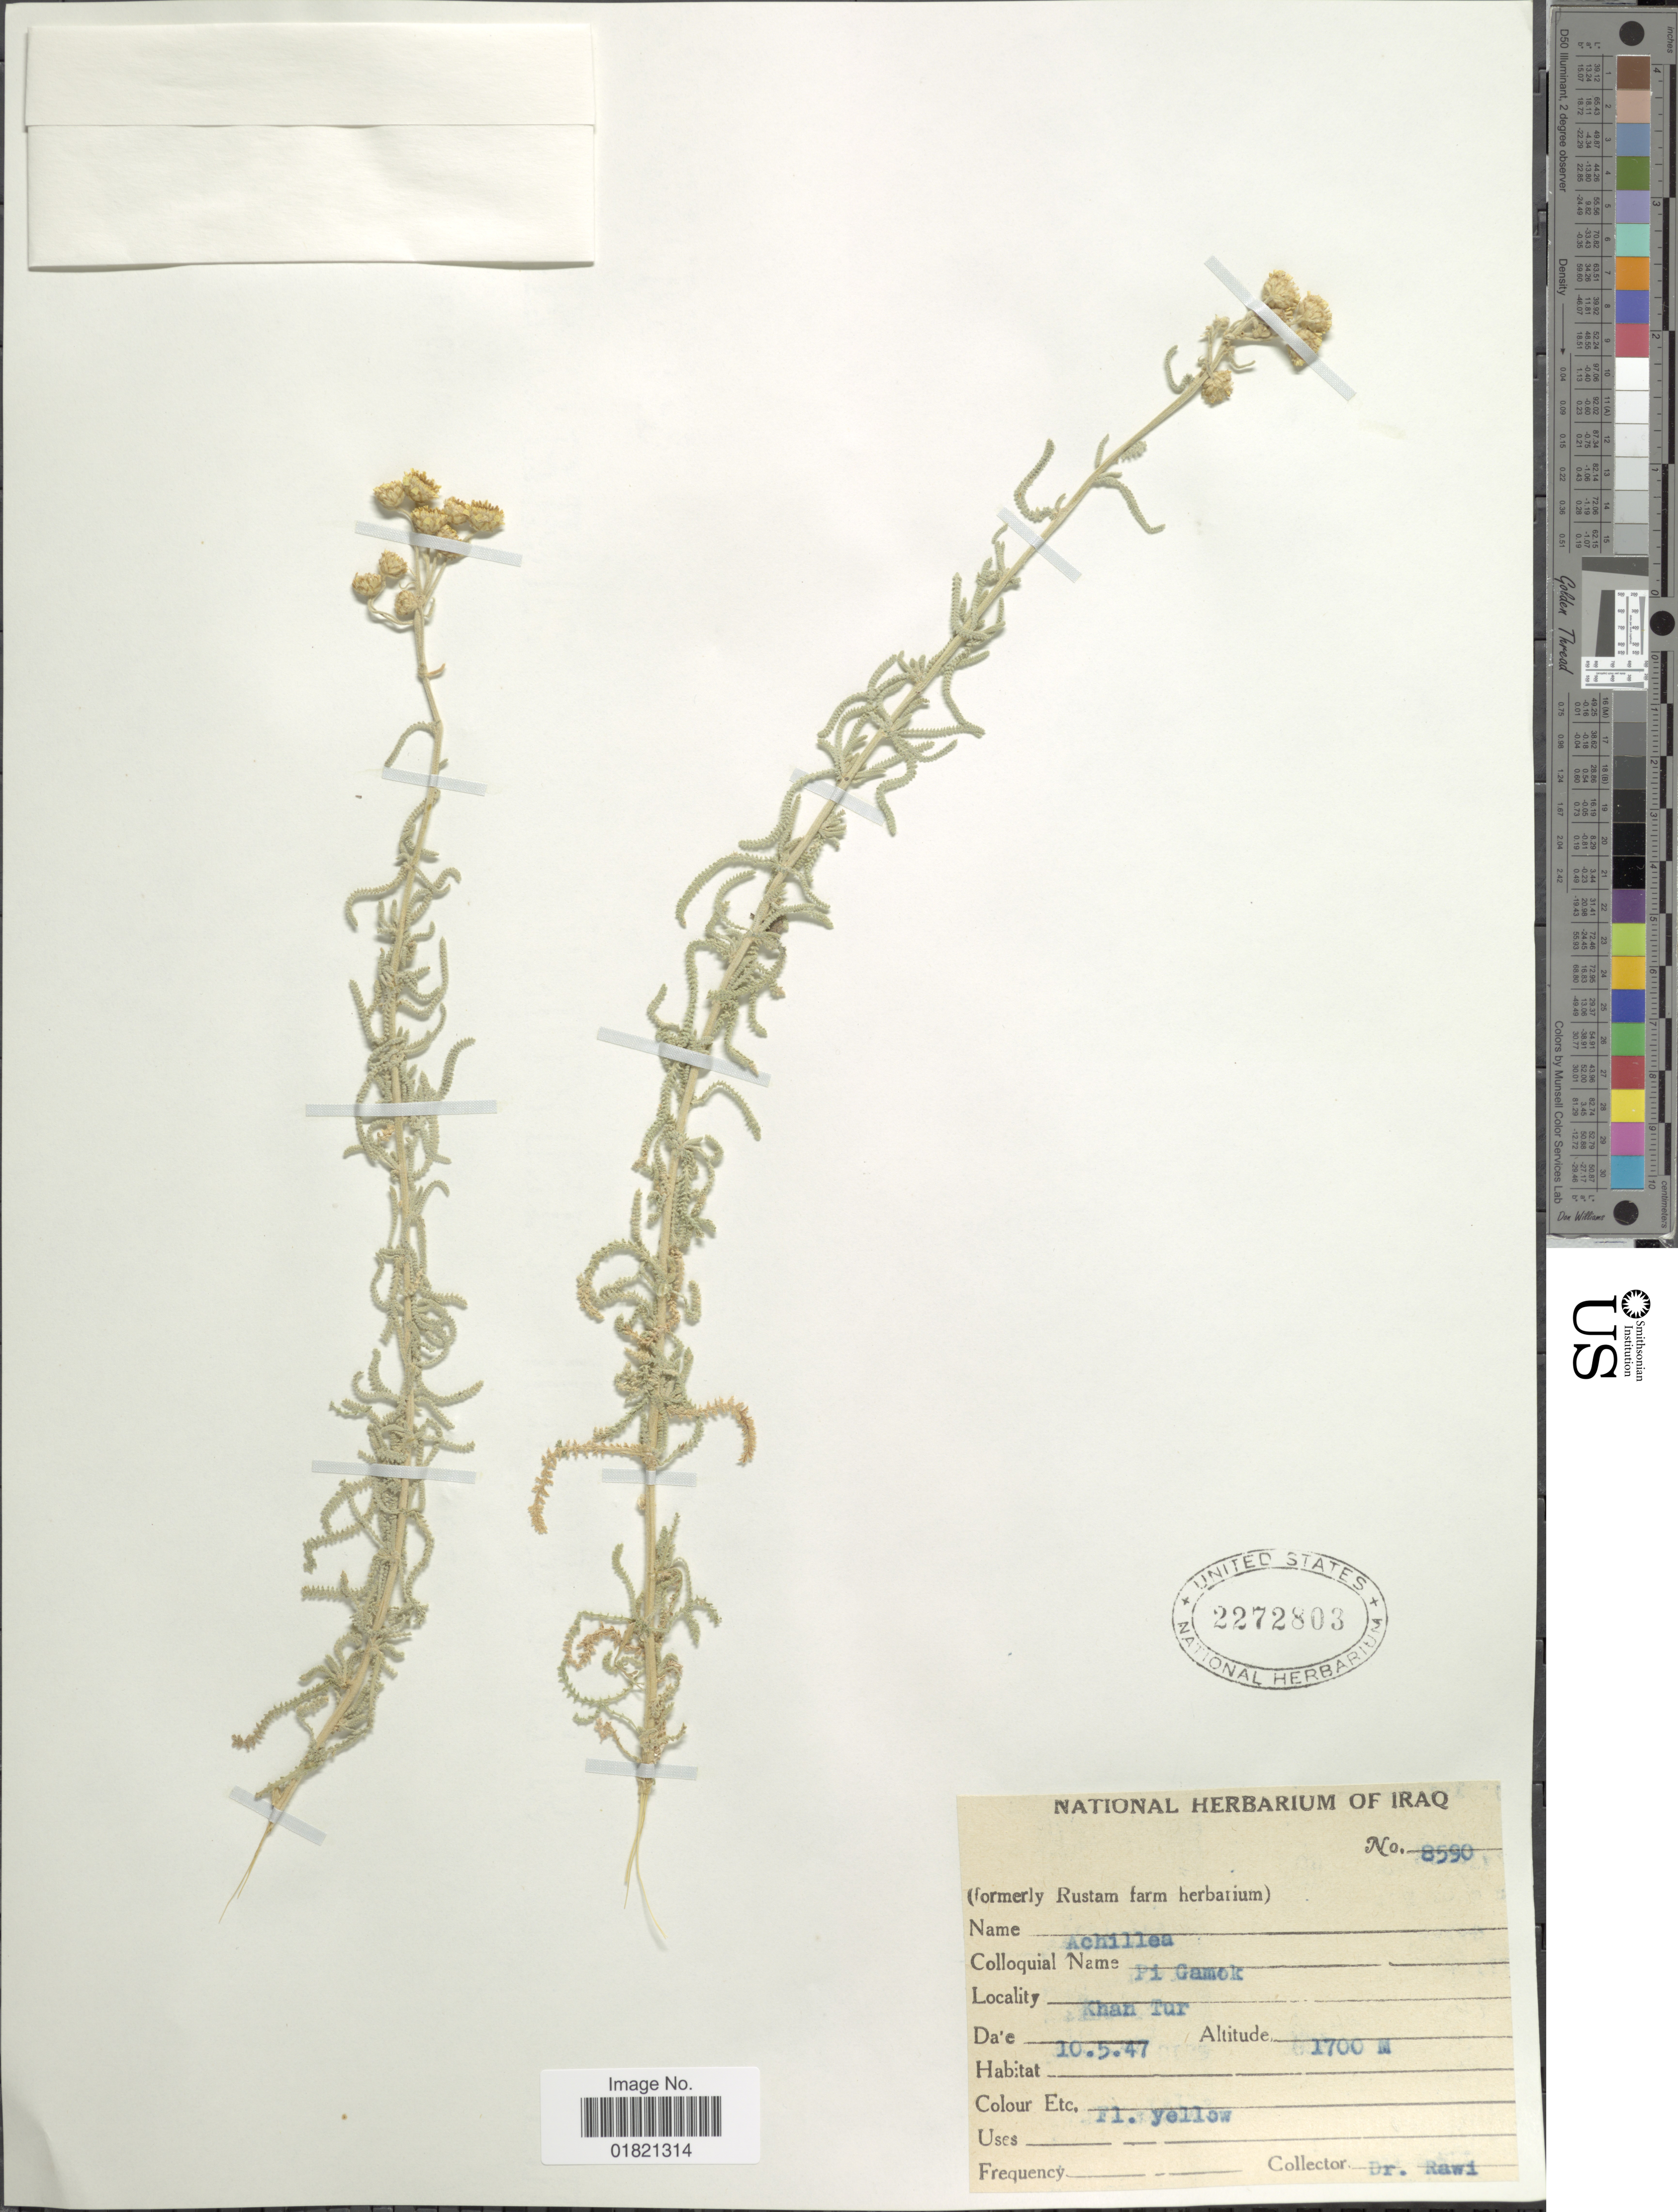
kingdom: Plantae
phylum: Tracheophyta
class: Magnoliopsida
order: Asterales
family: Asteraceae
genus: Achillea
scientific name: Achillea sp.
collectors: -. Rawi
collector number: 8590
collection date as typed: Transcribed d/m/y: 10/5/47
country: Iraq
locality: Khan Tur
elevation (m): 1700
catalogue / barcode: US 2272803